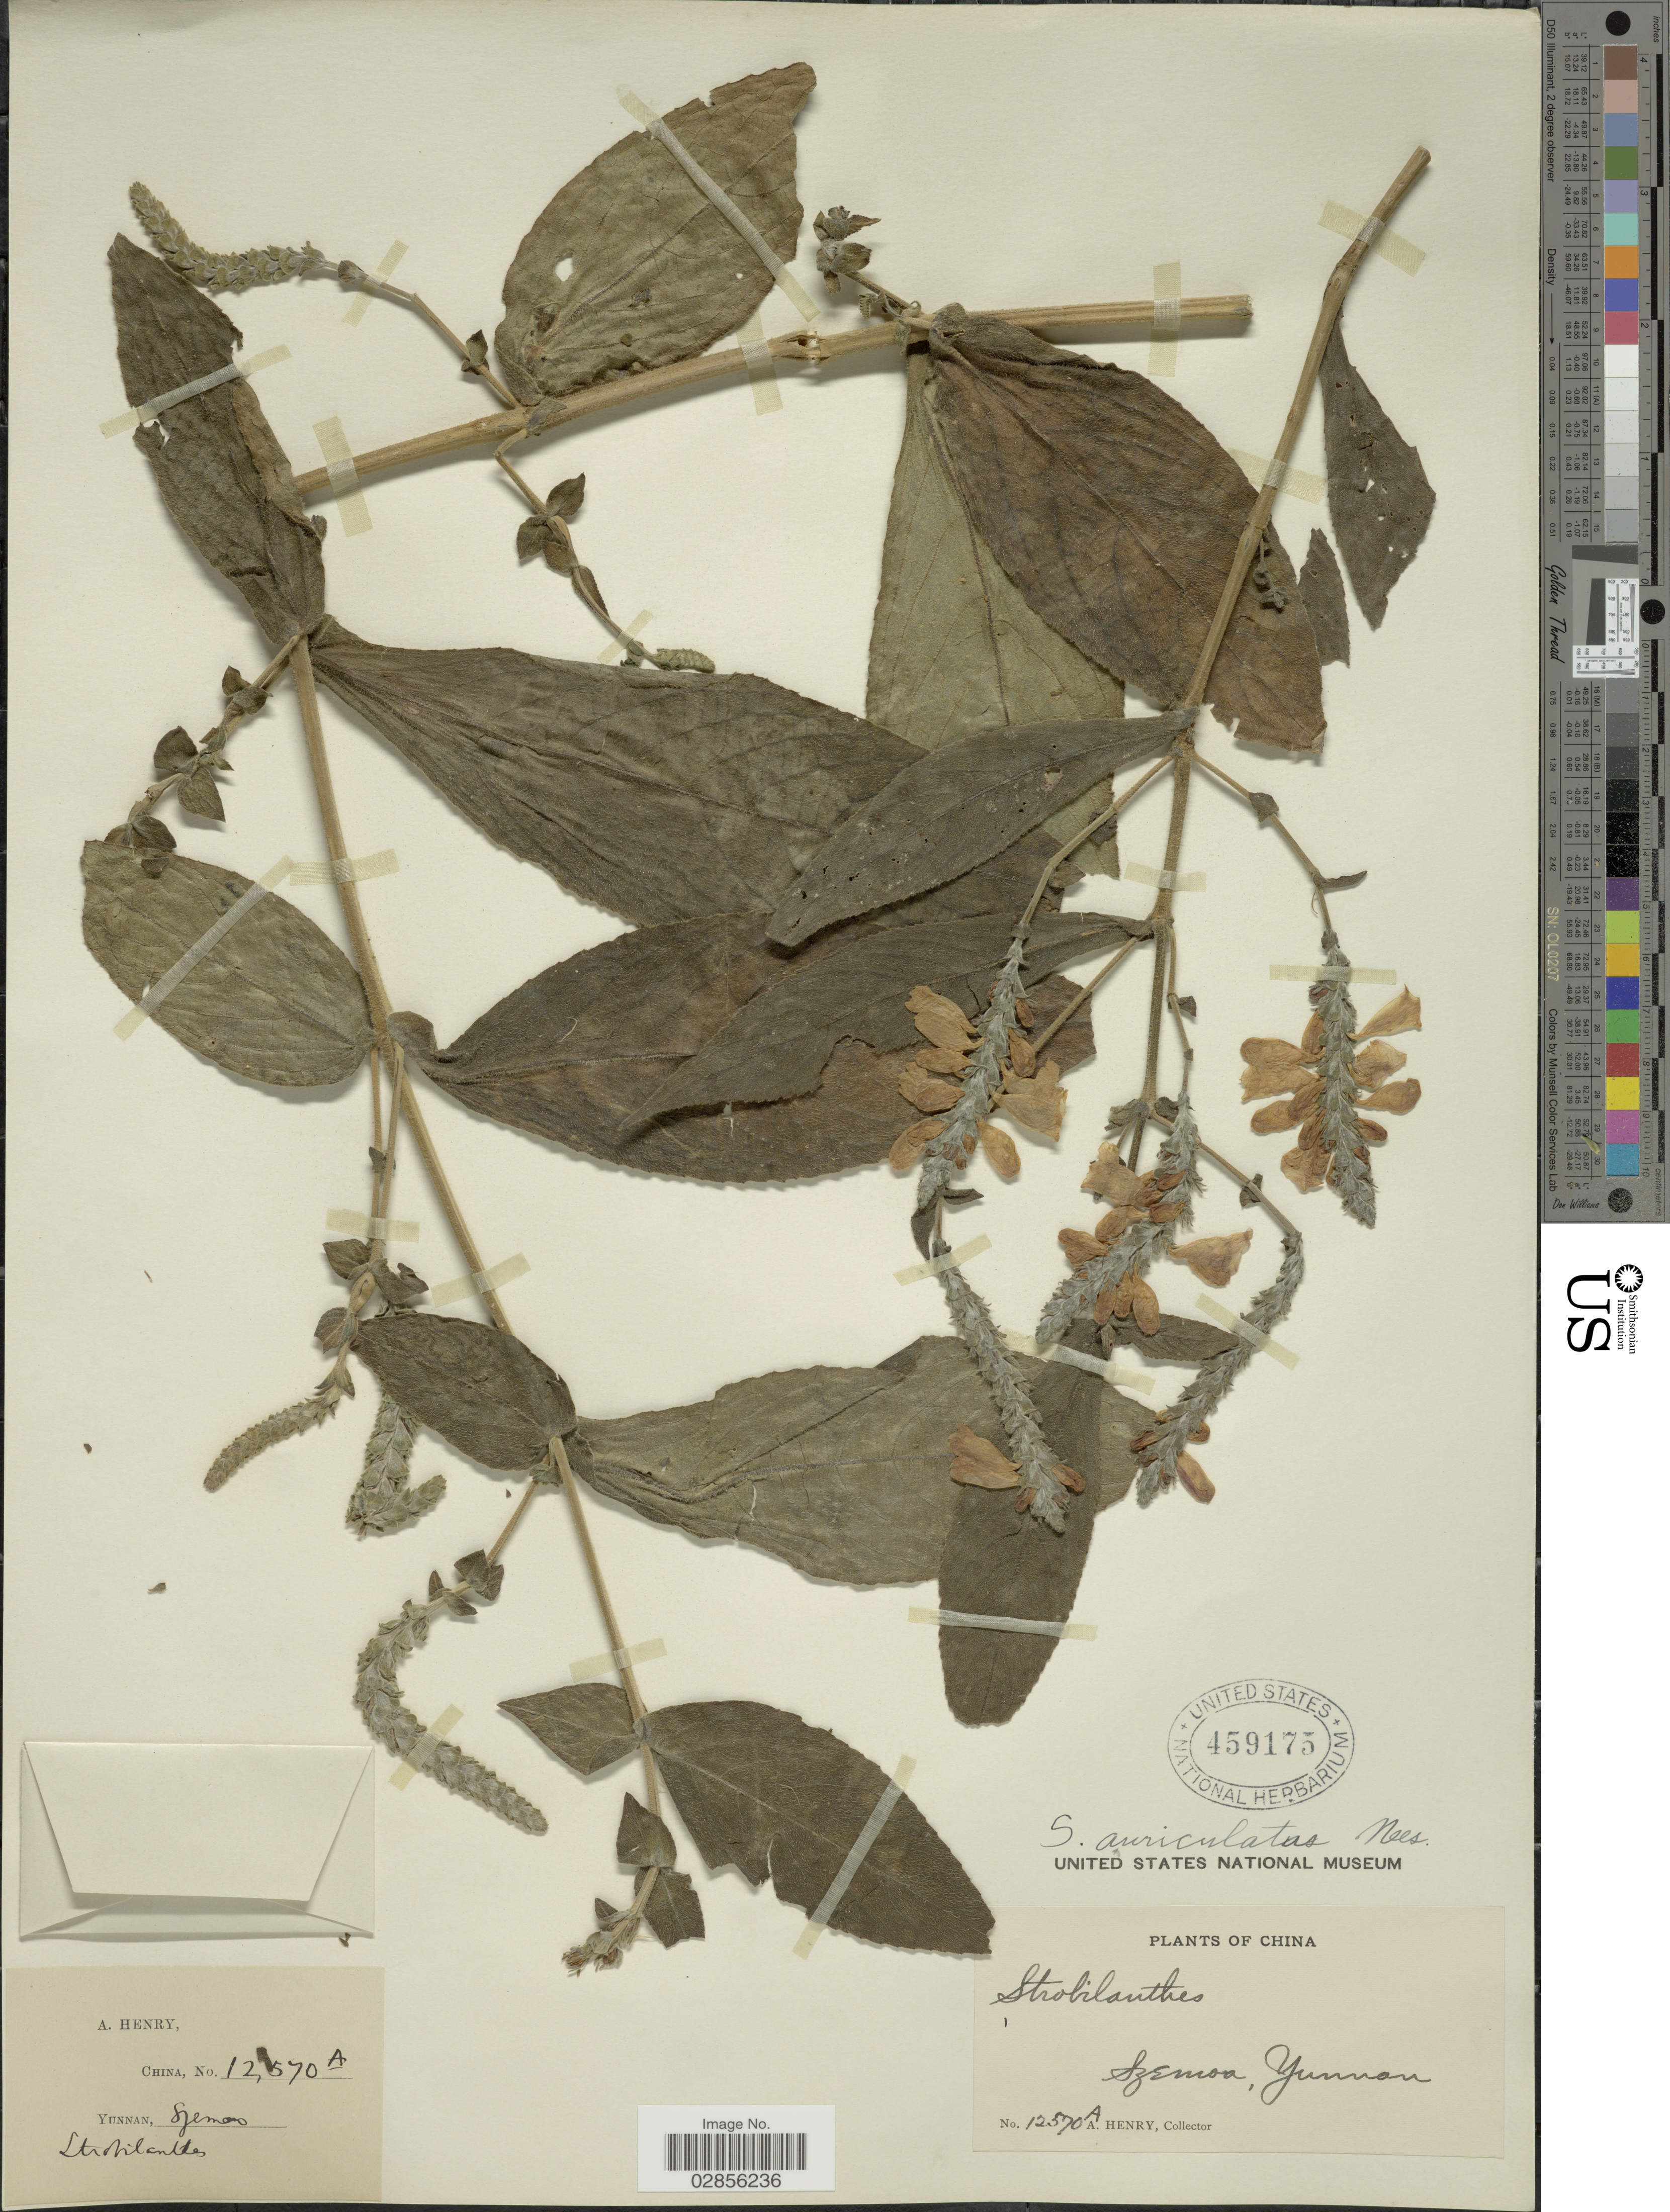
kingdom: Plantae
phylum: Tracheophyta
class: Magnoliopsida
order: Lamiales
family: Acanthaceae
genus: Strobilanthes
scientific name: Strobilanthes auriculatus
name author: Nees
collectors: A. Henry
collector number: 12570 A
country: China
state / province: Yunnan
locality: Szemoa.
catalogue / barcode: US 459175